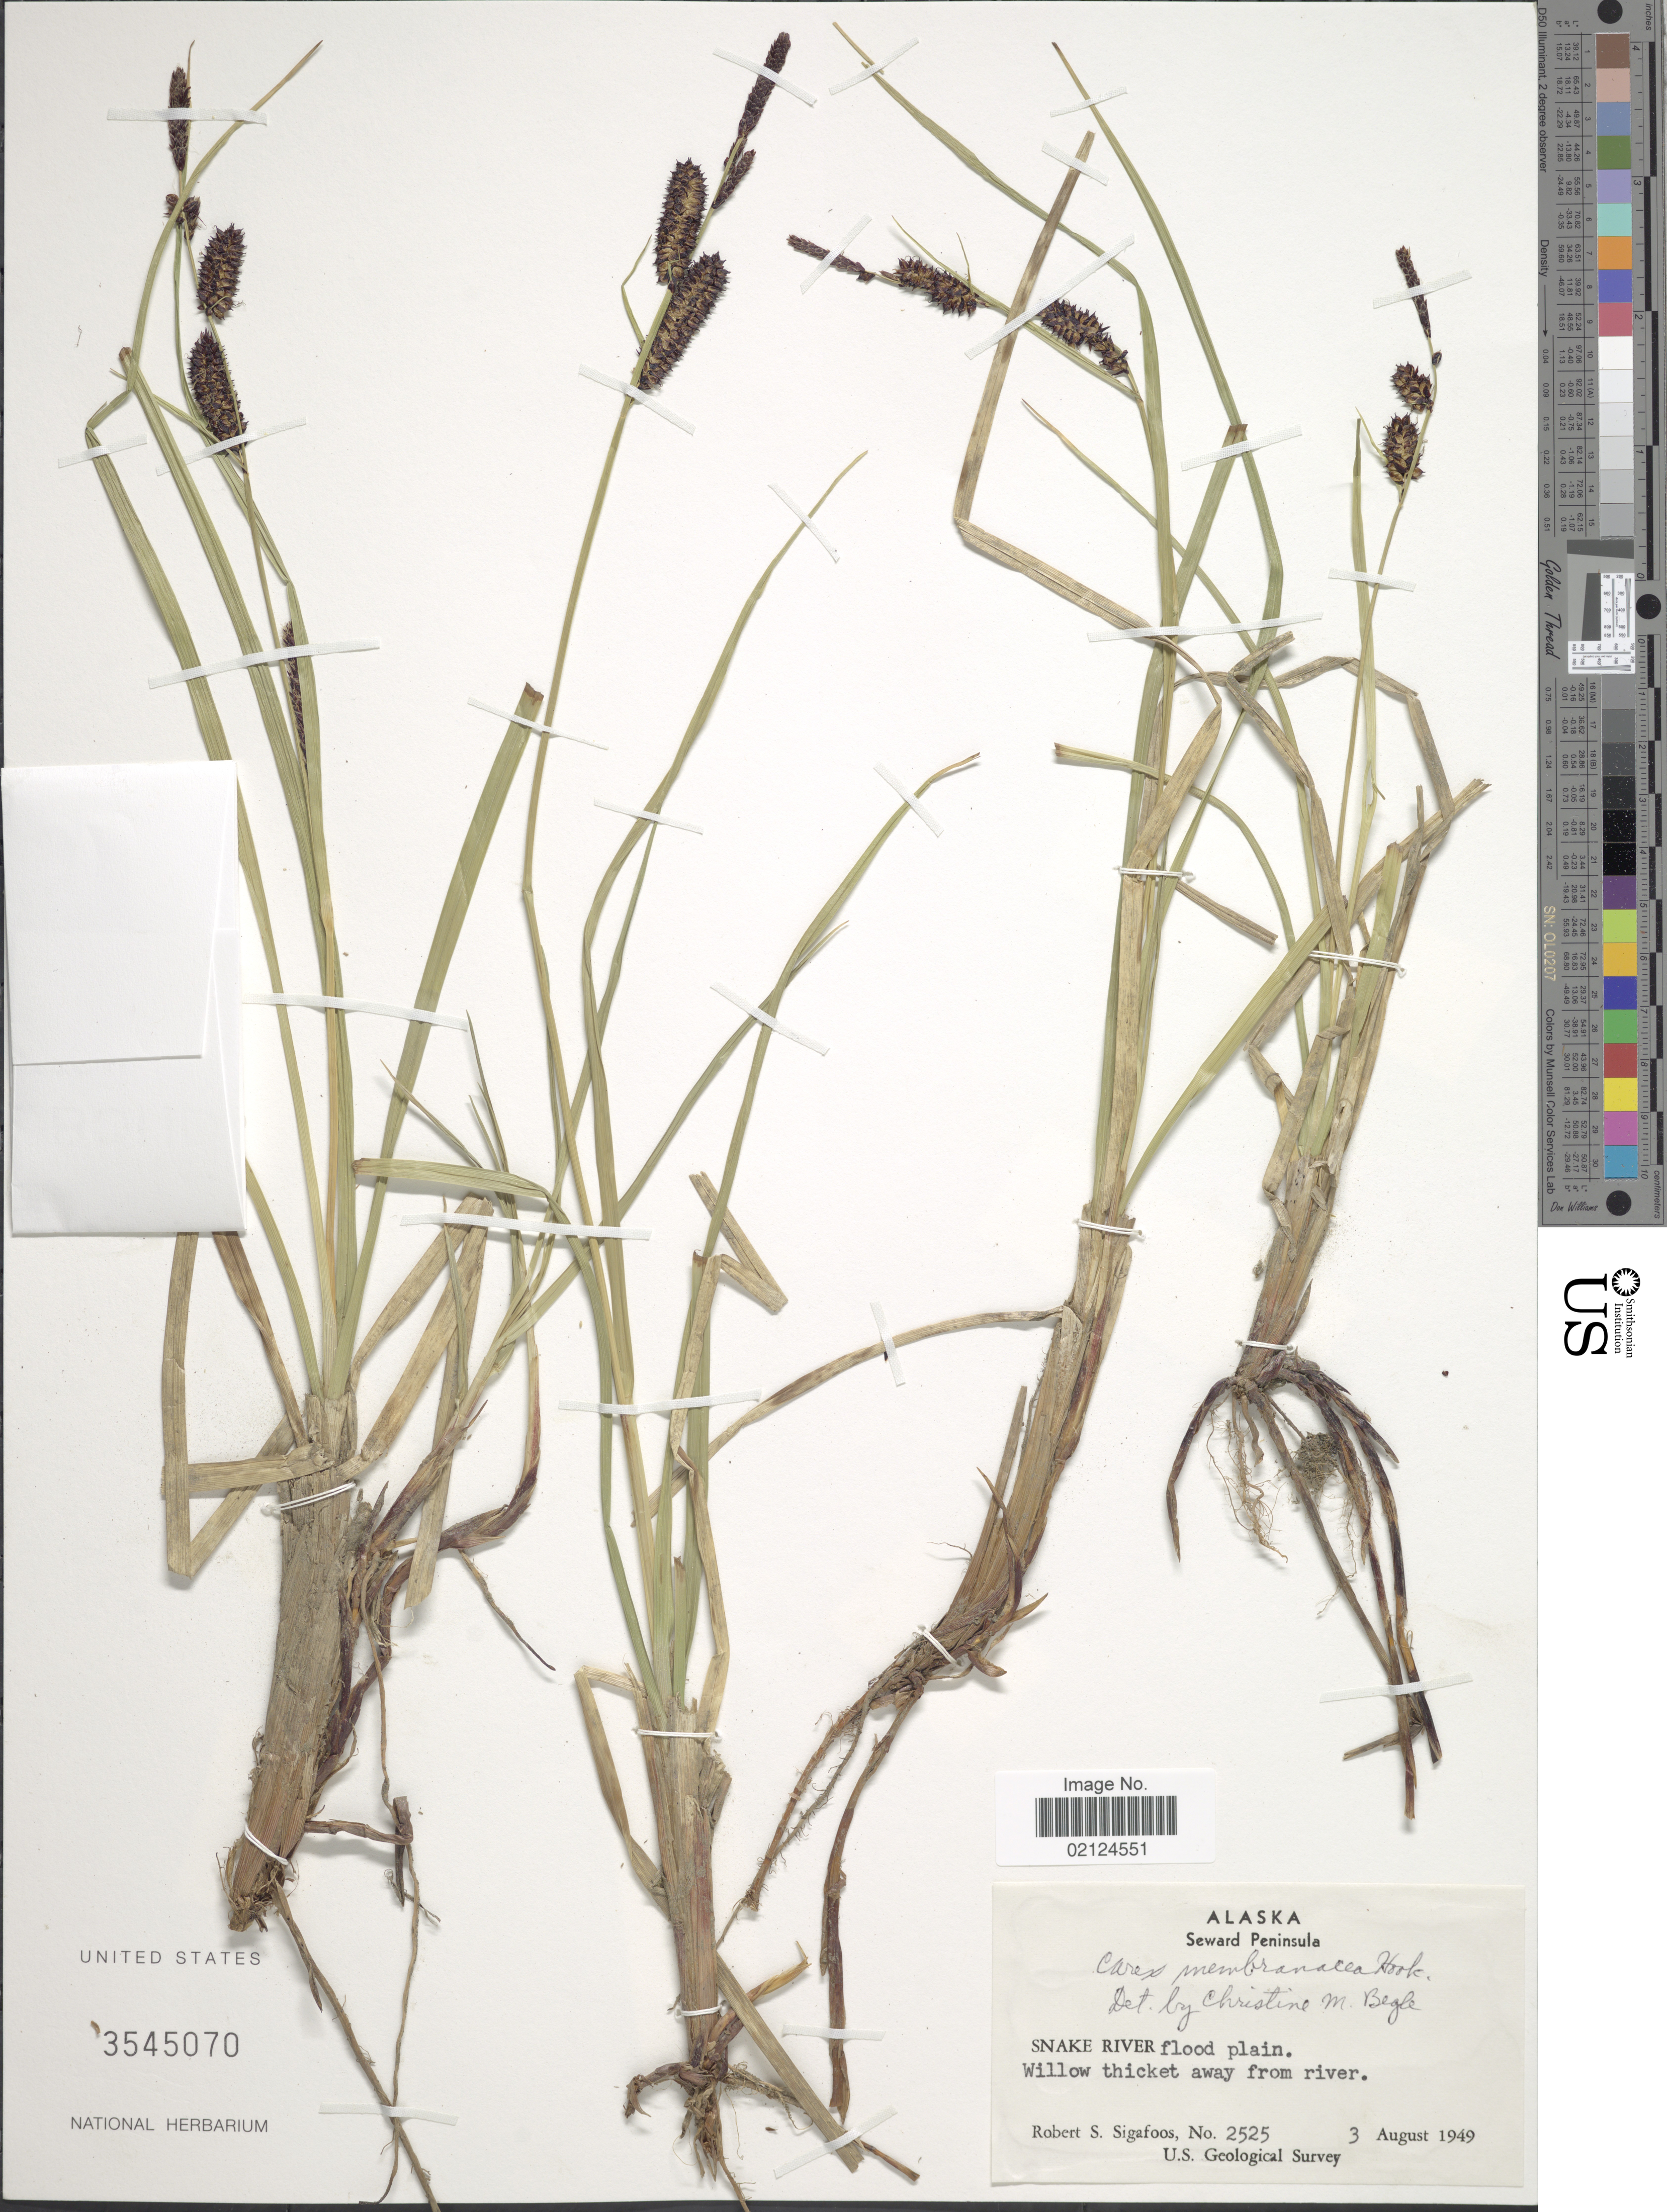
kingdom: Plantae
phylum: Tracheophyta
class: Liliopsida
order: Poales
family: Cyperaceae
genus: Carex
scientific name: Carex membranacea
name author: Hook.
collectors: R. Sigafoos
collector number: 2525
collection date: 1949-08-03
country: United States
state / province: Alaska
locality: Seward Peninsula, Snake River, Willow thicket away from river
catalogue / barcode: US 3545070